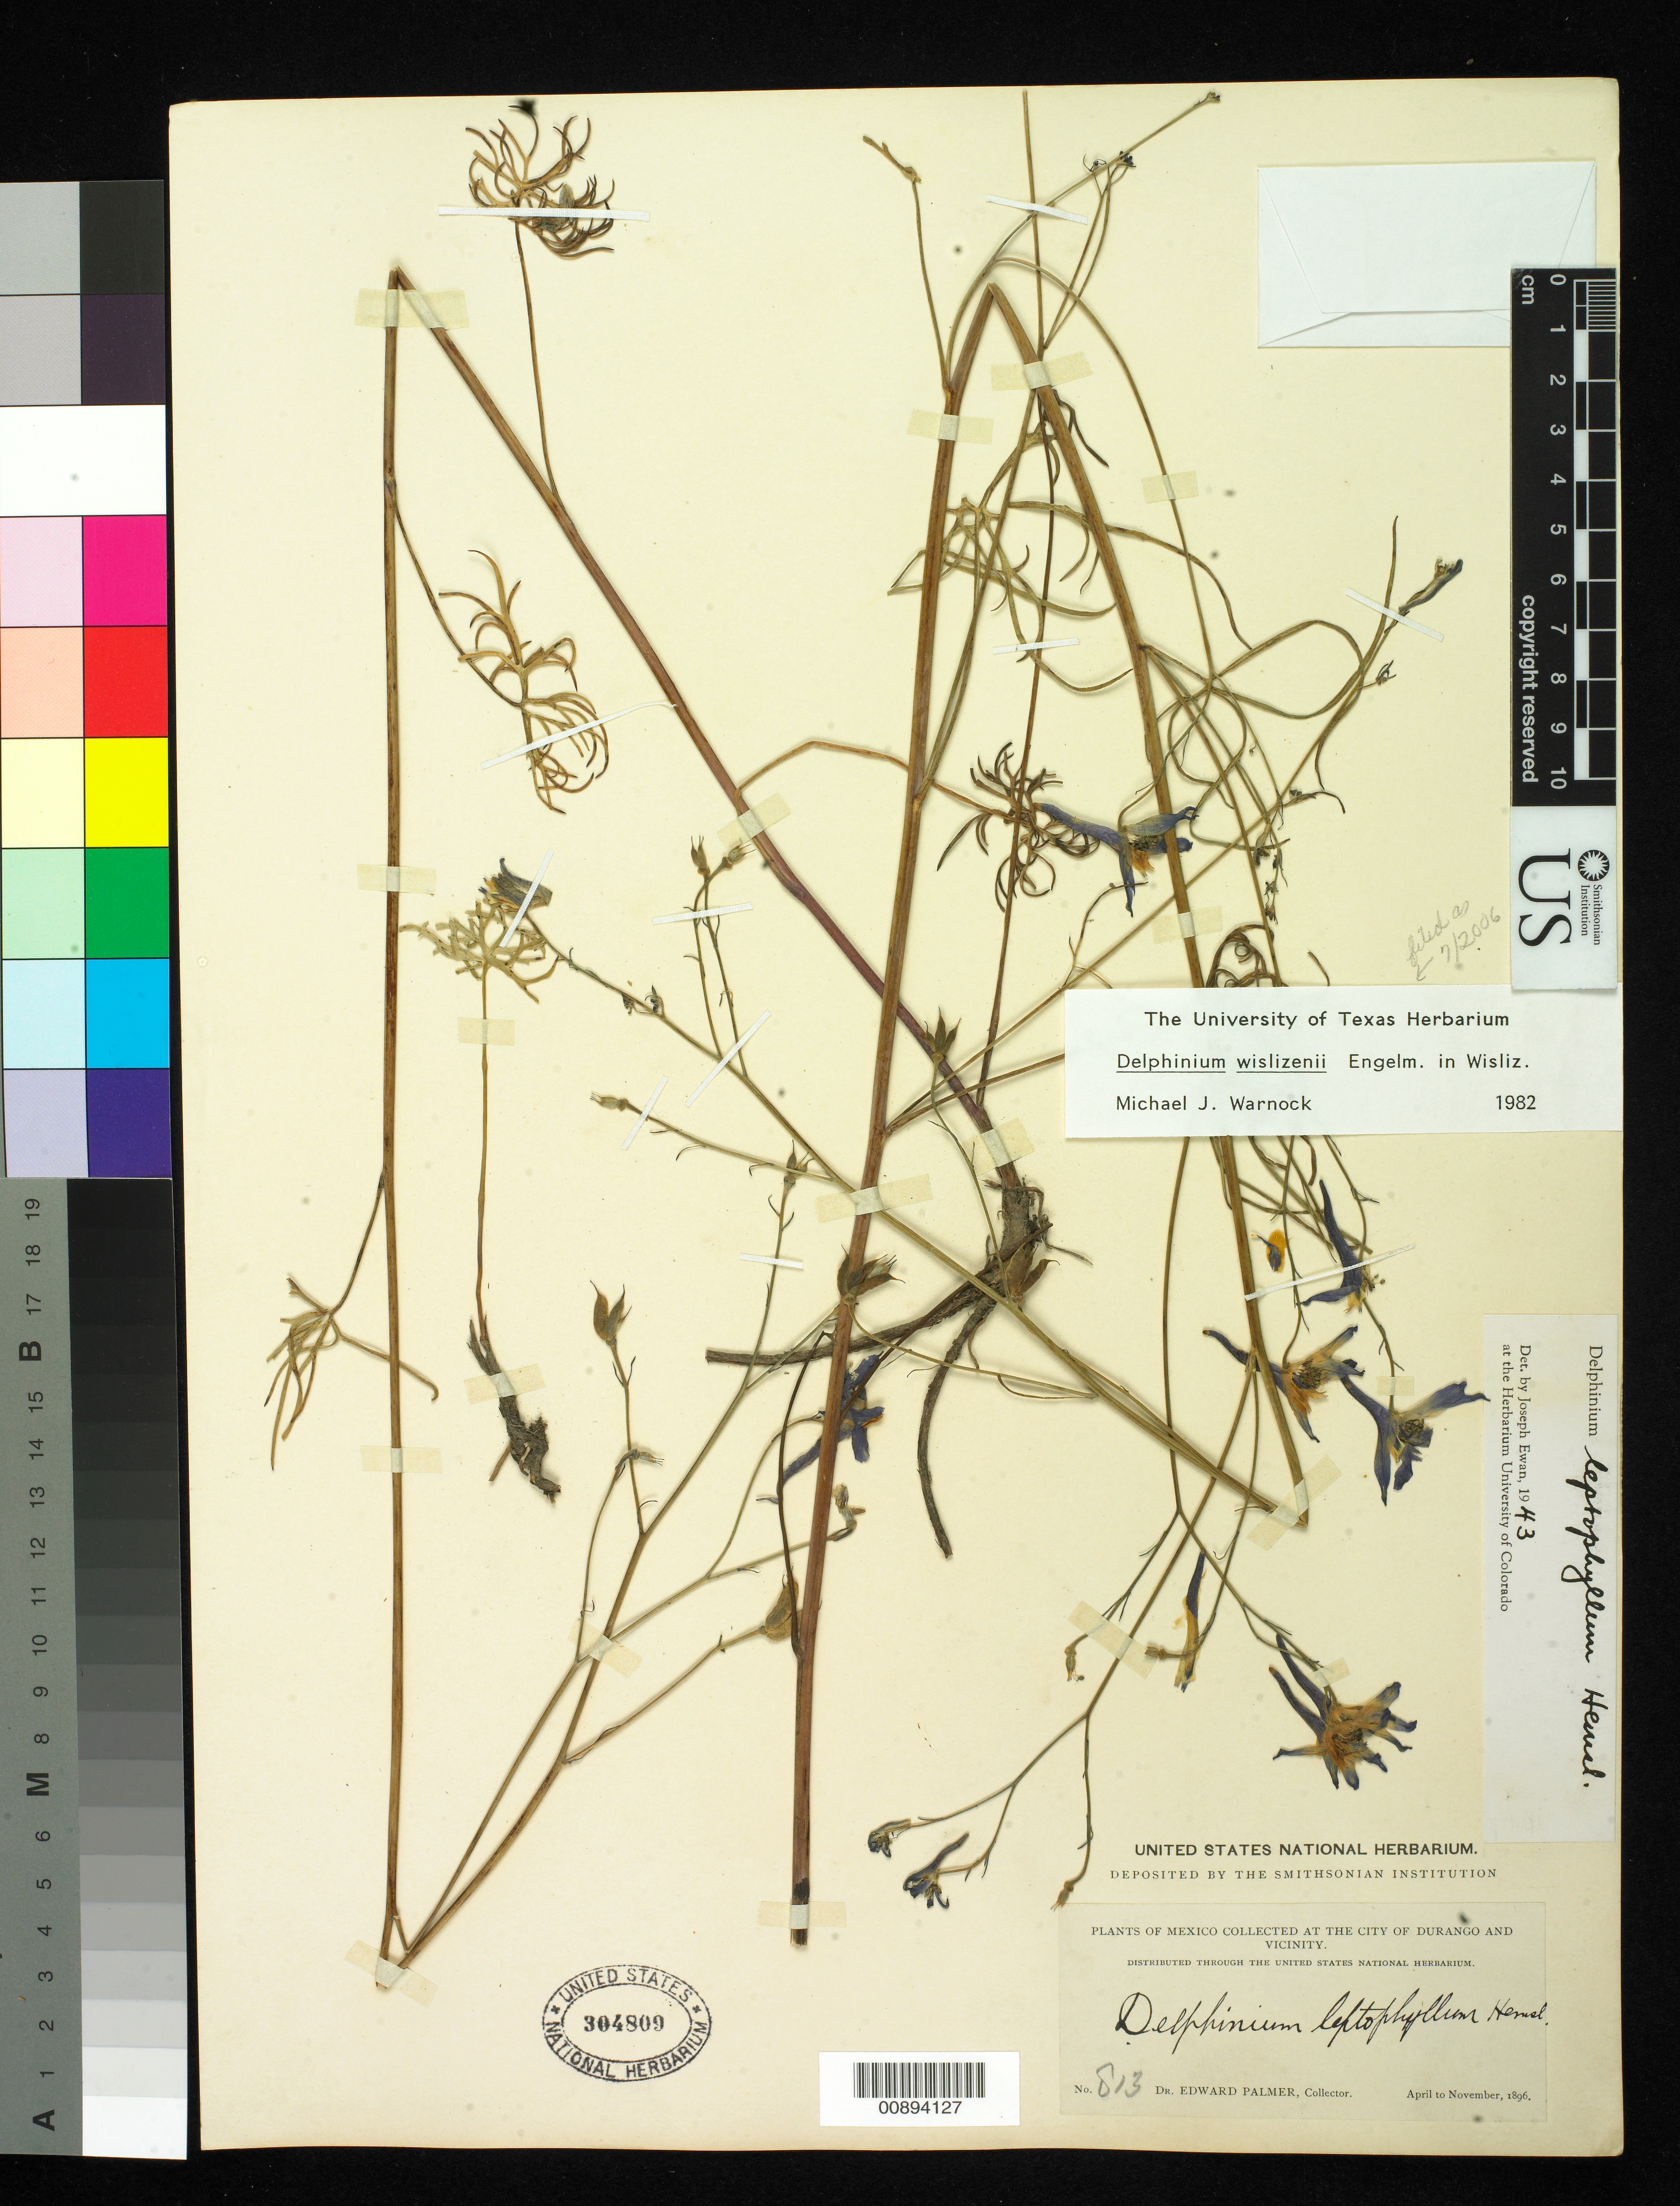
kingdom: Plantae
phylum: Tracheophyta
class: Magnoliopsida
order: Ranunculales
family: Ranunculaceae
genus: Delphinium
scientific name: Delphinium wislizeni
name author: Engelm.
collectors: E. Palmer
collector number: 813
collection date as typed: Apr 1896 to -- Nov 1896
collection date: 1896-04/1896-11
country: Mexico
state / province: Durango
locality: City of Durango and vicinity.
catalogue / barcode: US 304809